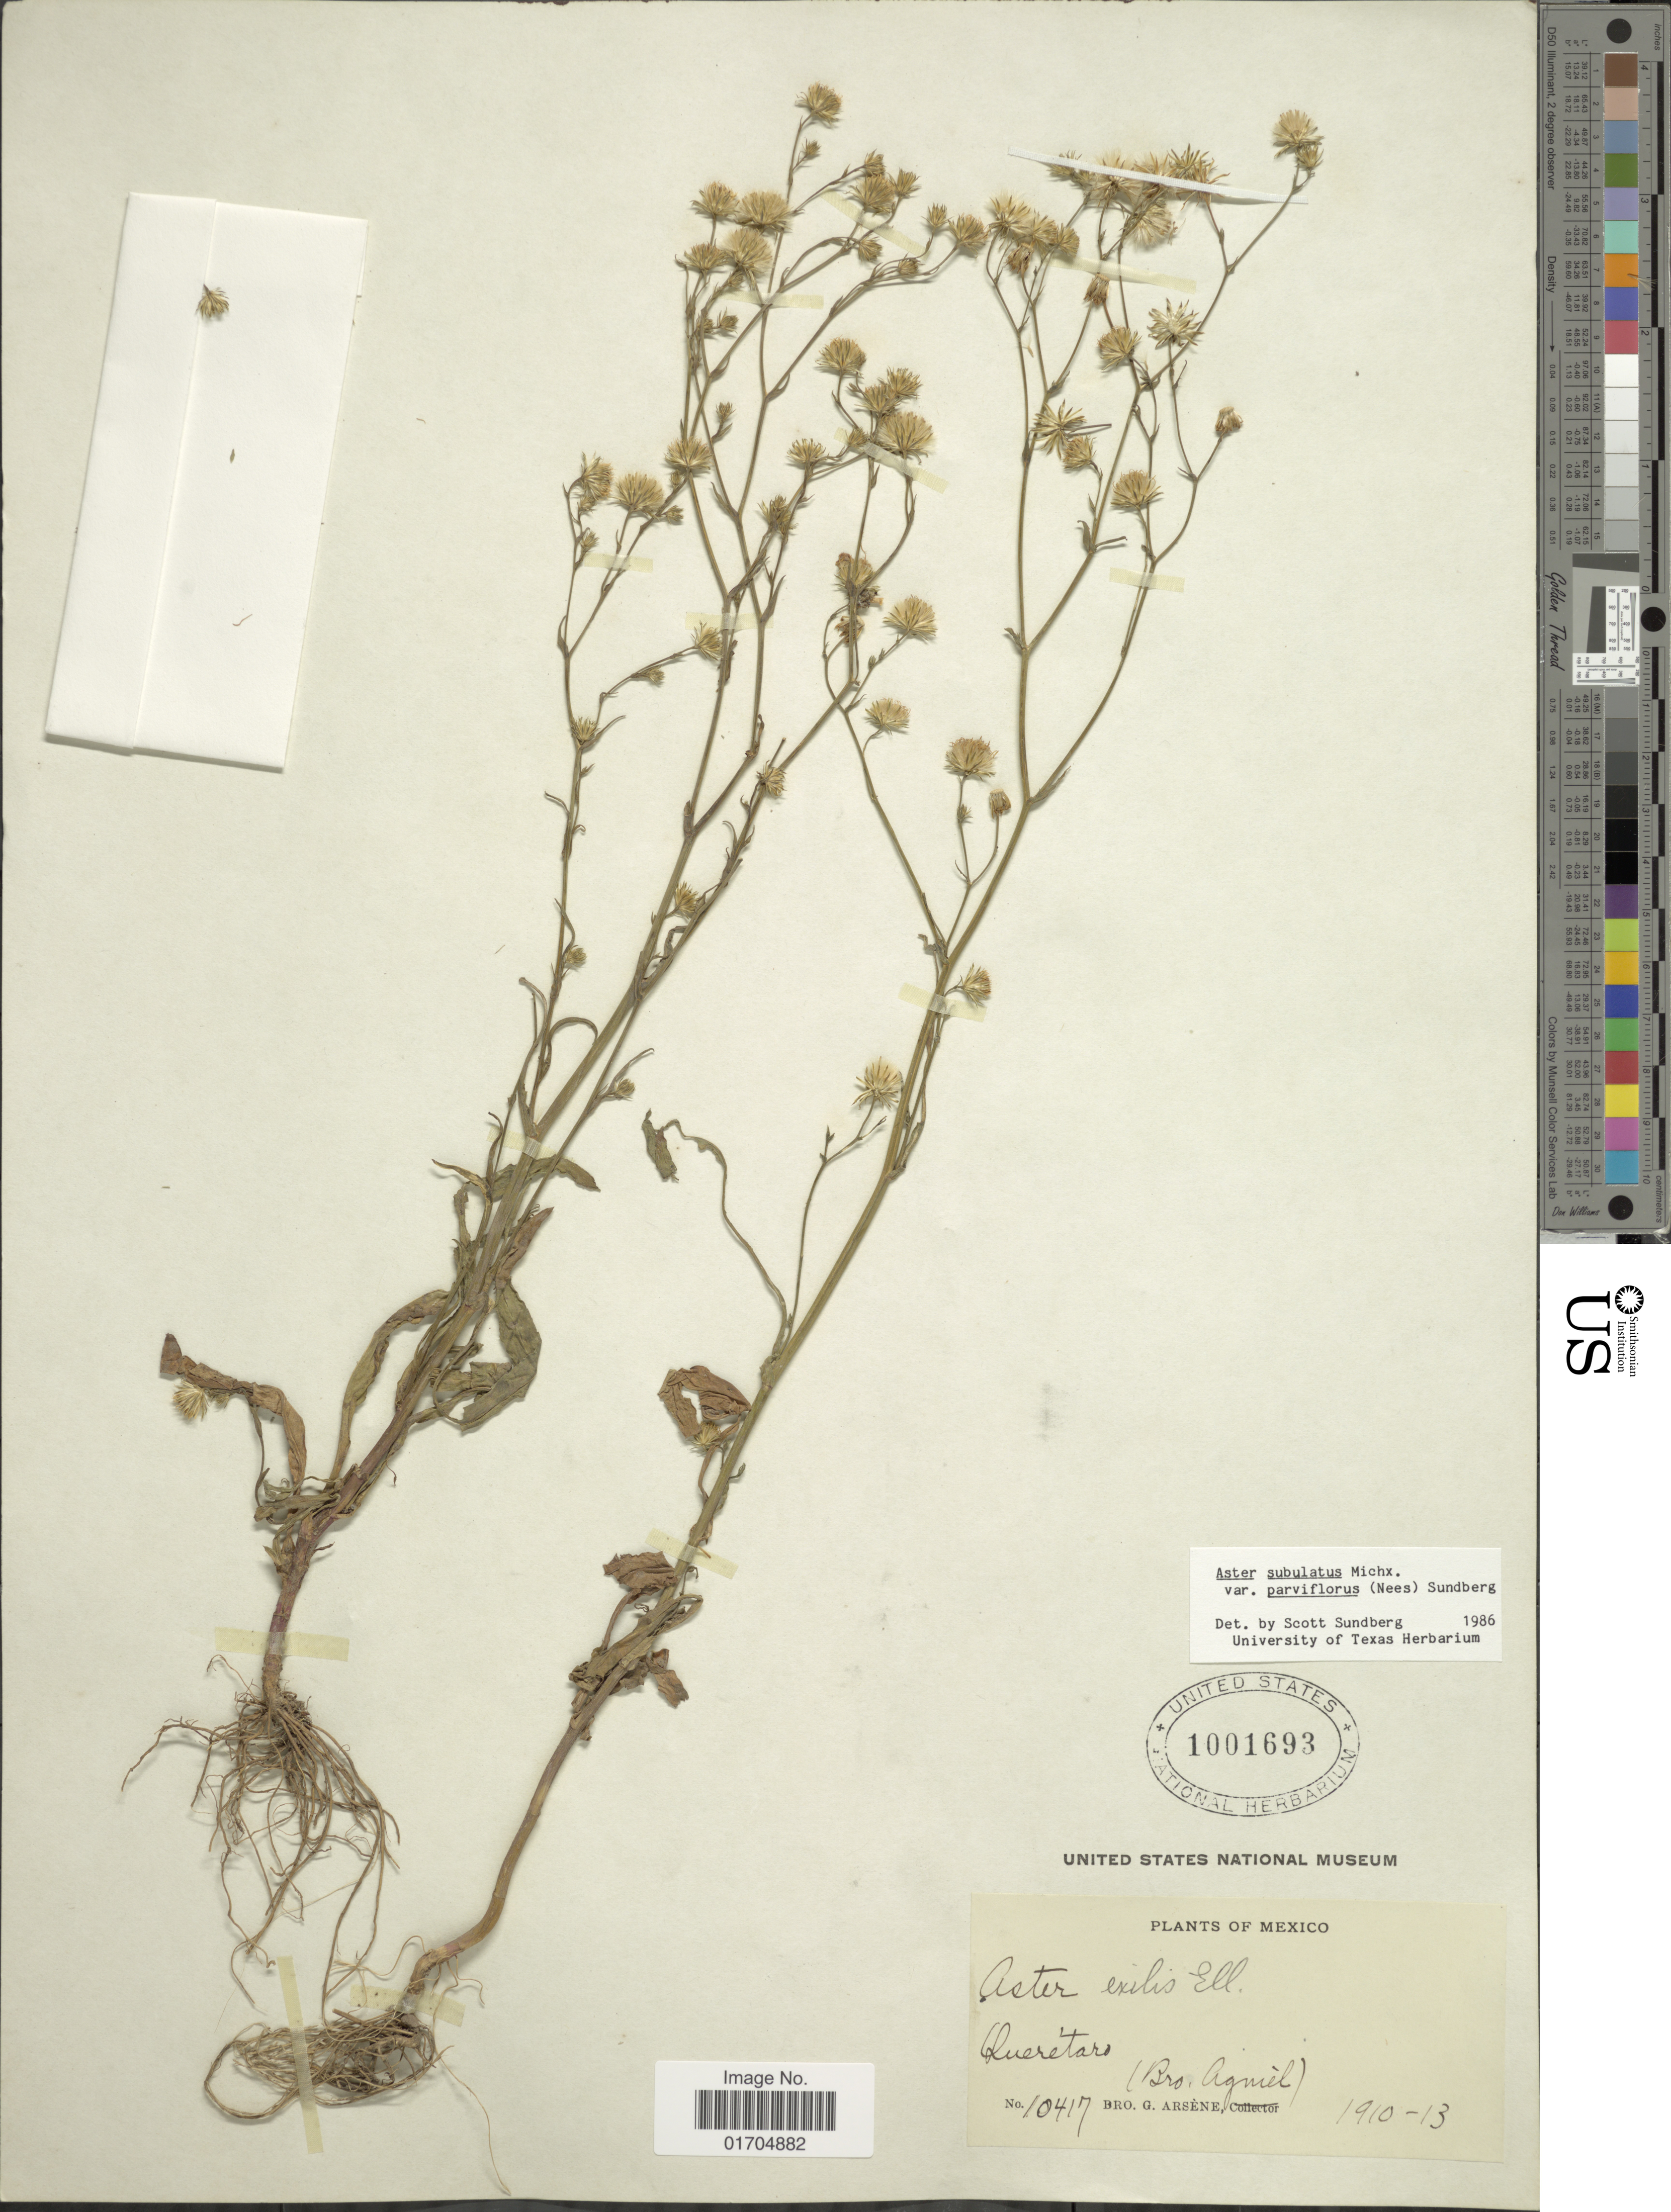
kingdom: Plantae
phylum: Tracheophyta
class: Magnoliopsida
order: Asterales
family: Asteraceae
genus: Symphyotrichum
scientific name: Symphyotrichum subulatum var. parviflorum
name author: (Nees) S.D. Sundb.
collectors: Bro. Agniel & Bro. G. Arsène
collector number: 10417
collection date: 1910/1913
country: Mexico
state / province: Querétaro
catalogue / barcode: US 1001693